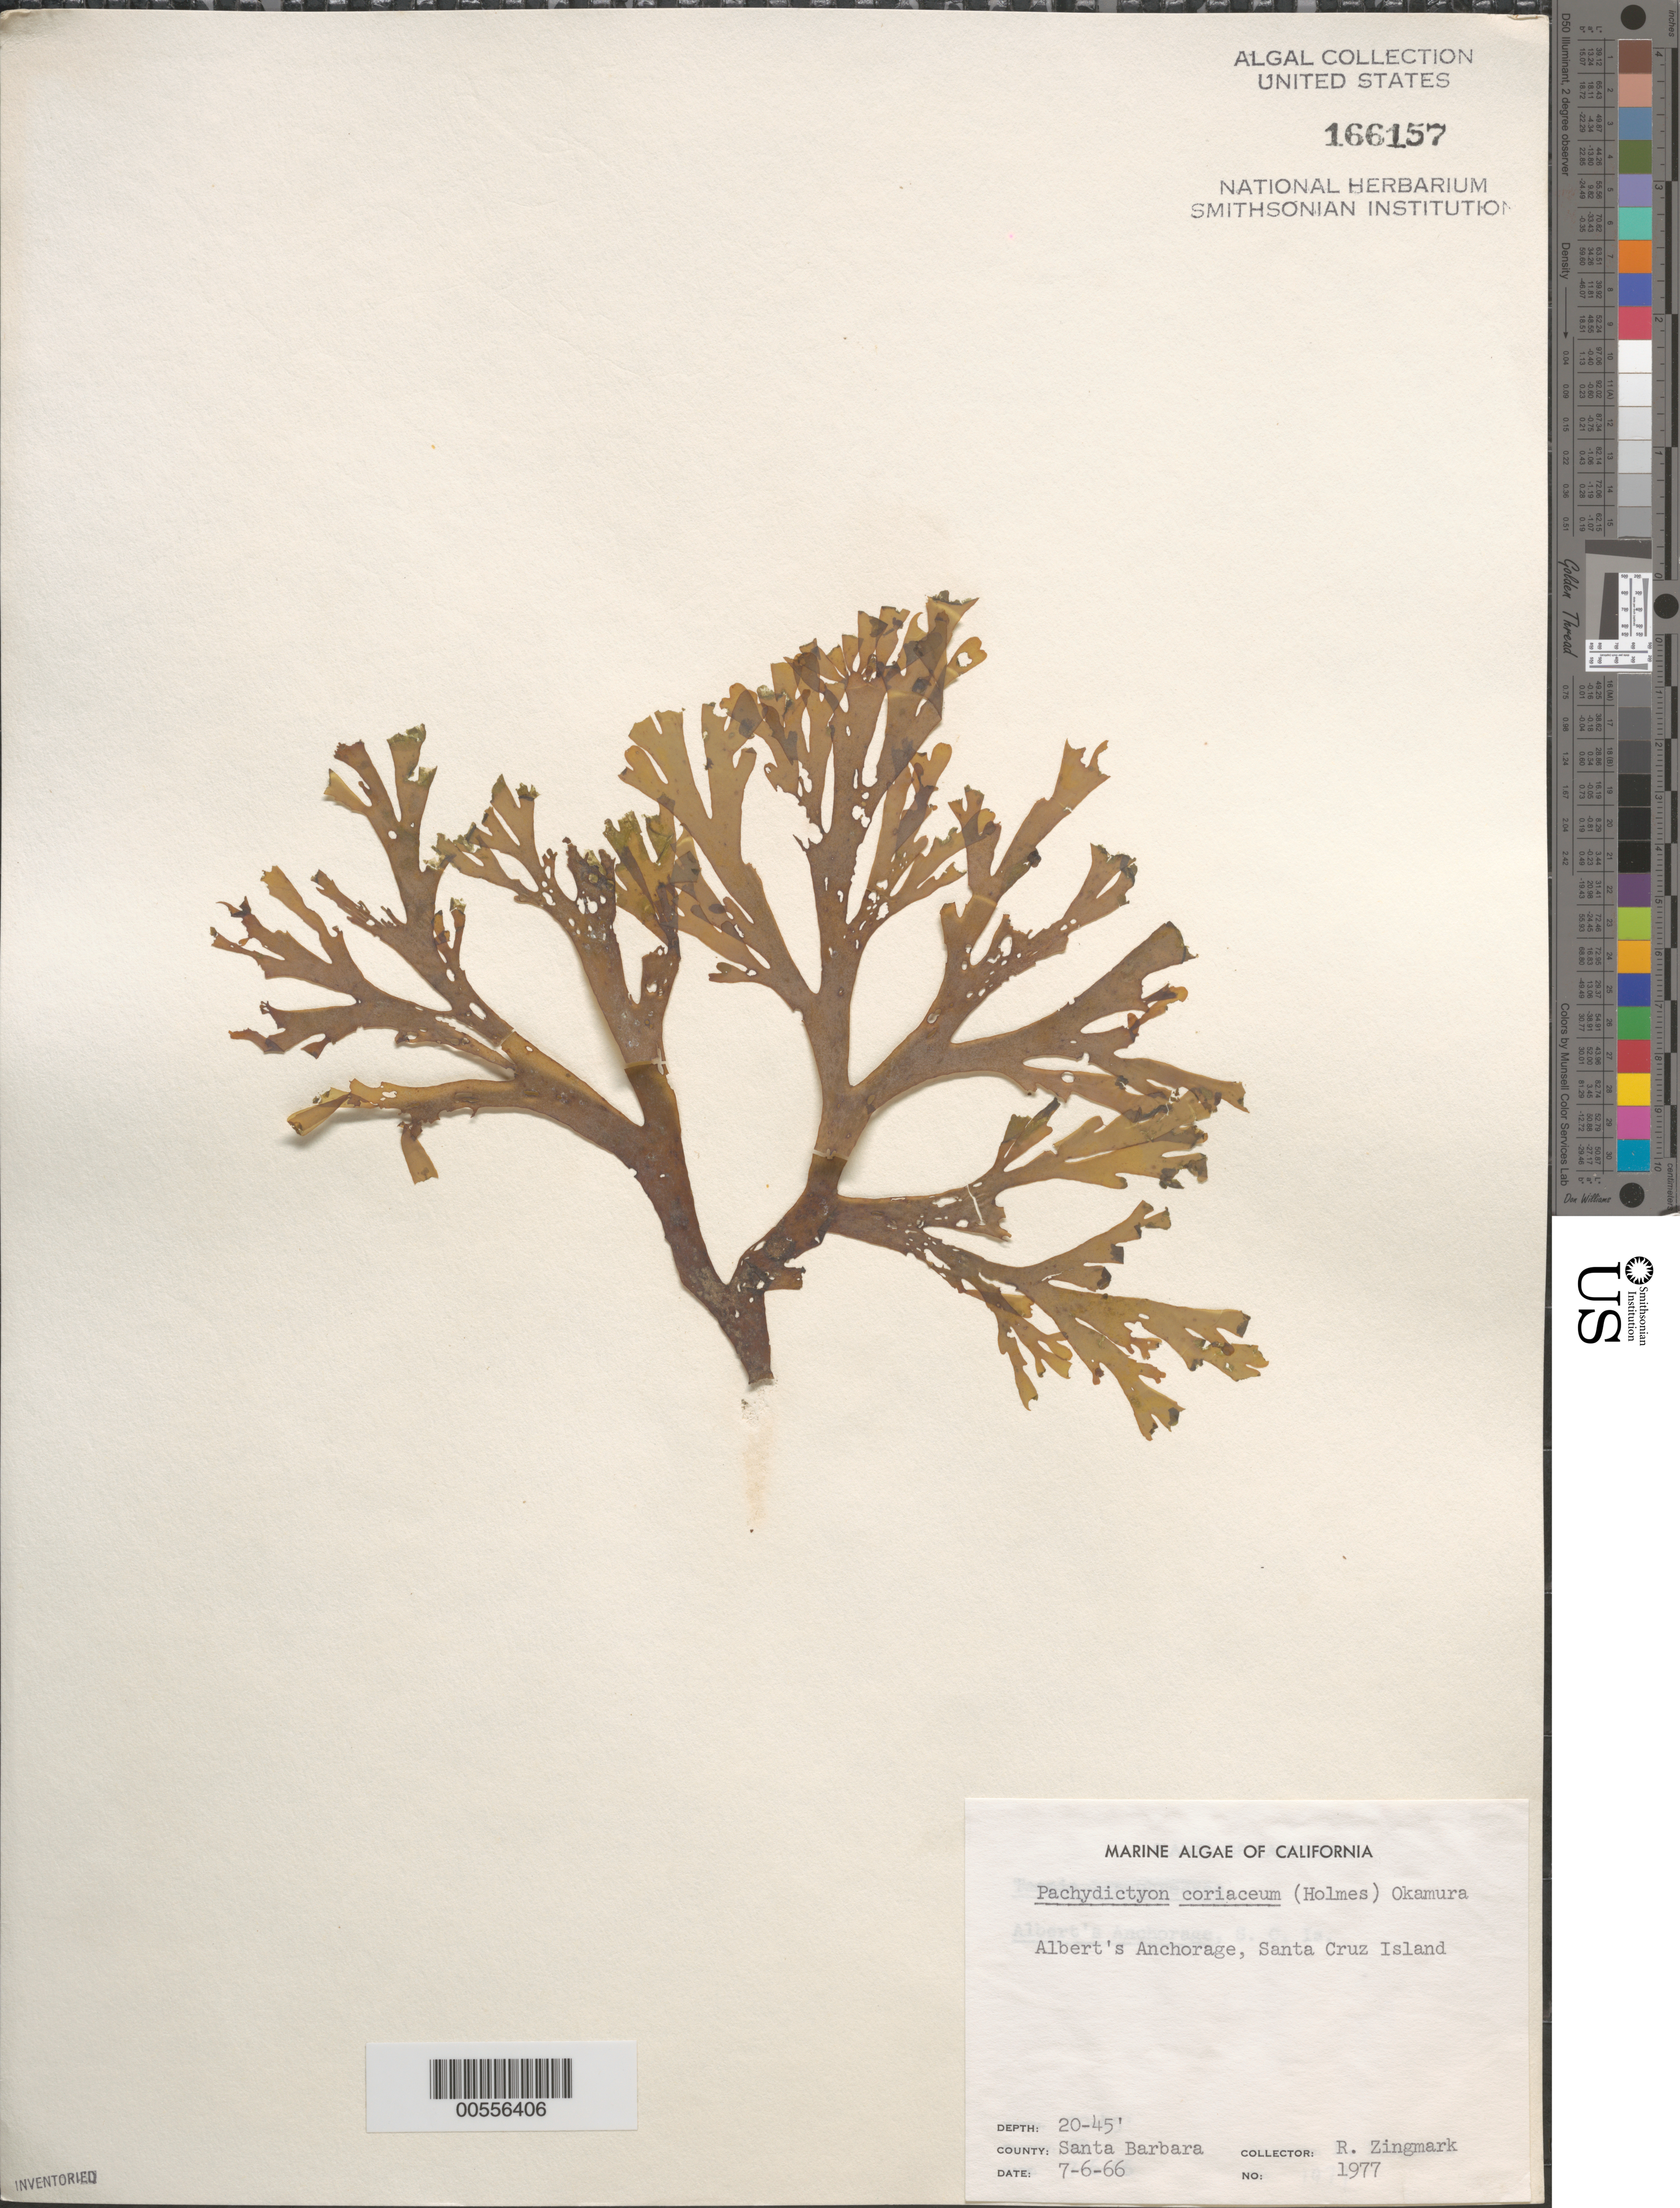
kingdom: Chromista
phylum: Ochrophyta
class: Phaeophyceae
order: Dictyotales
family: Dictyotaceae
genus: Pachydictyon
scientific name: Pachydictyon coriaceum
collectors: R. Zingmark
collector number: Neushul 1977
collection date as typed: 06 Jul 1966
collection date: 1966-07-06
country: United States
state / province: California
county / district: Santa Barbara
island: Santa Cruz Island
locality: Albert's Anchorage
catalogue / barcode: US 166157